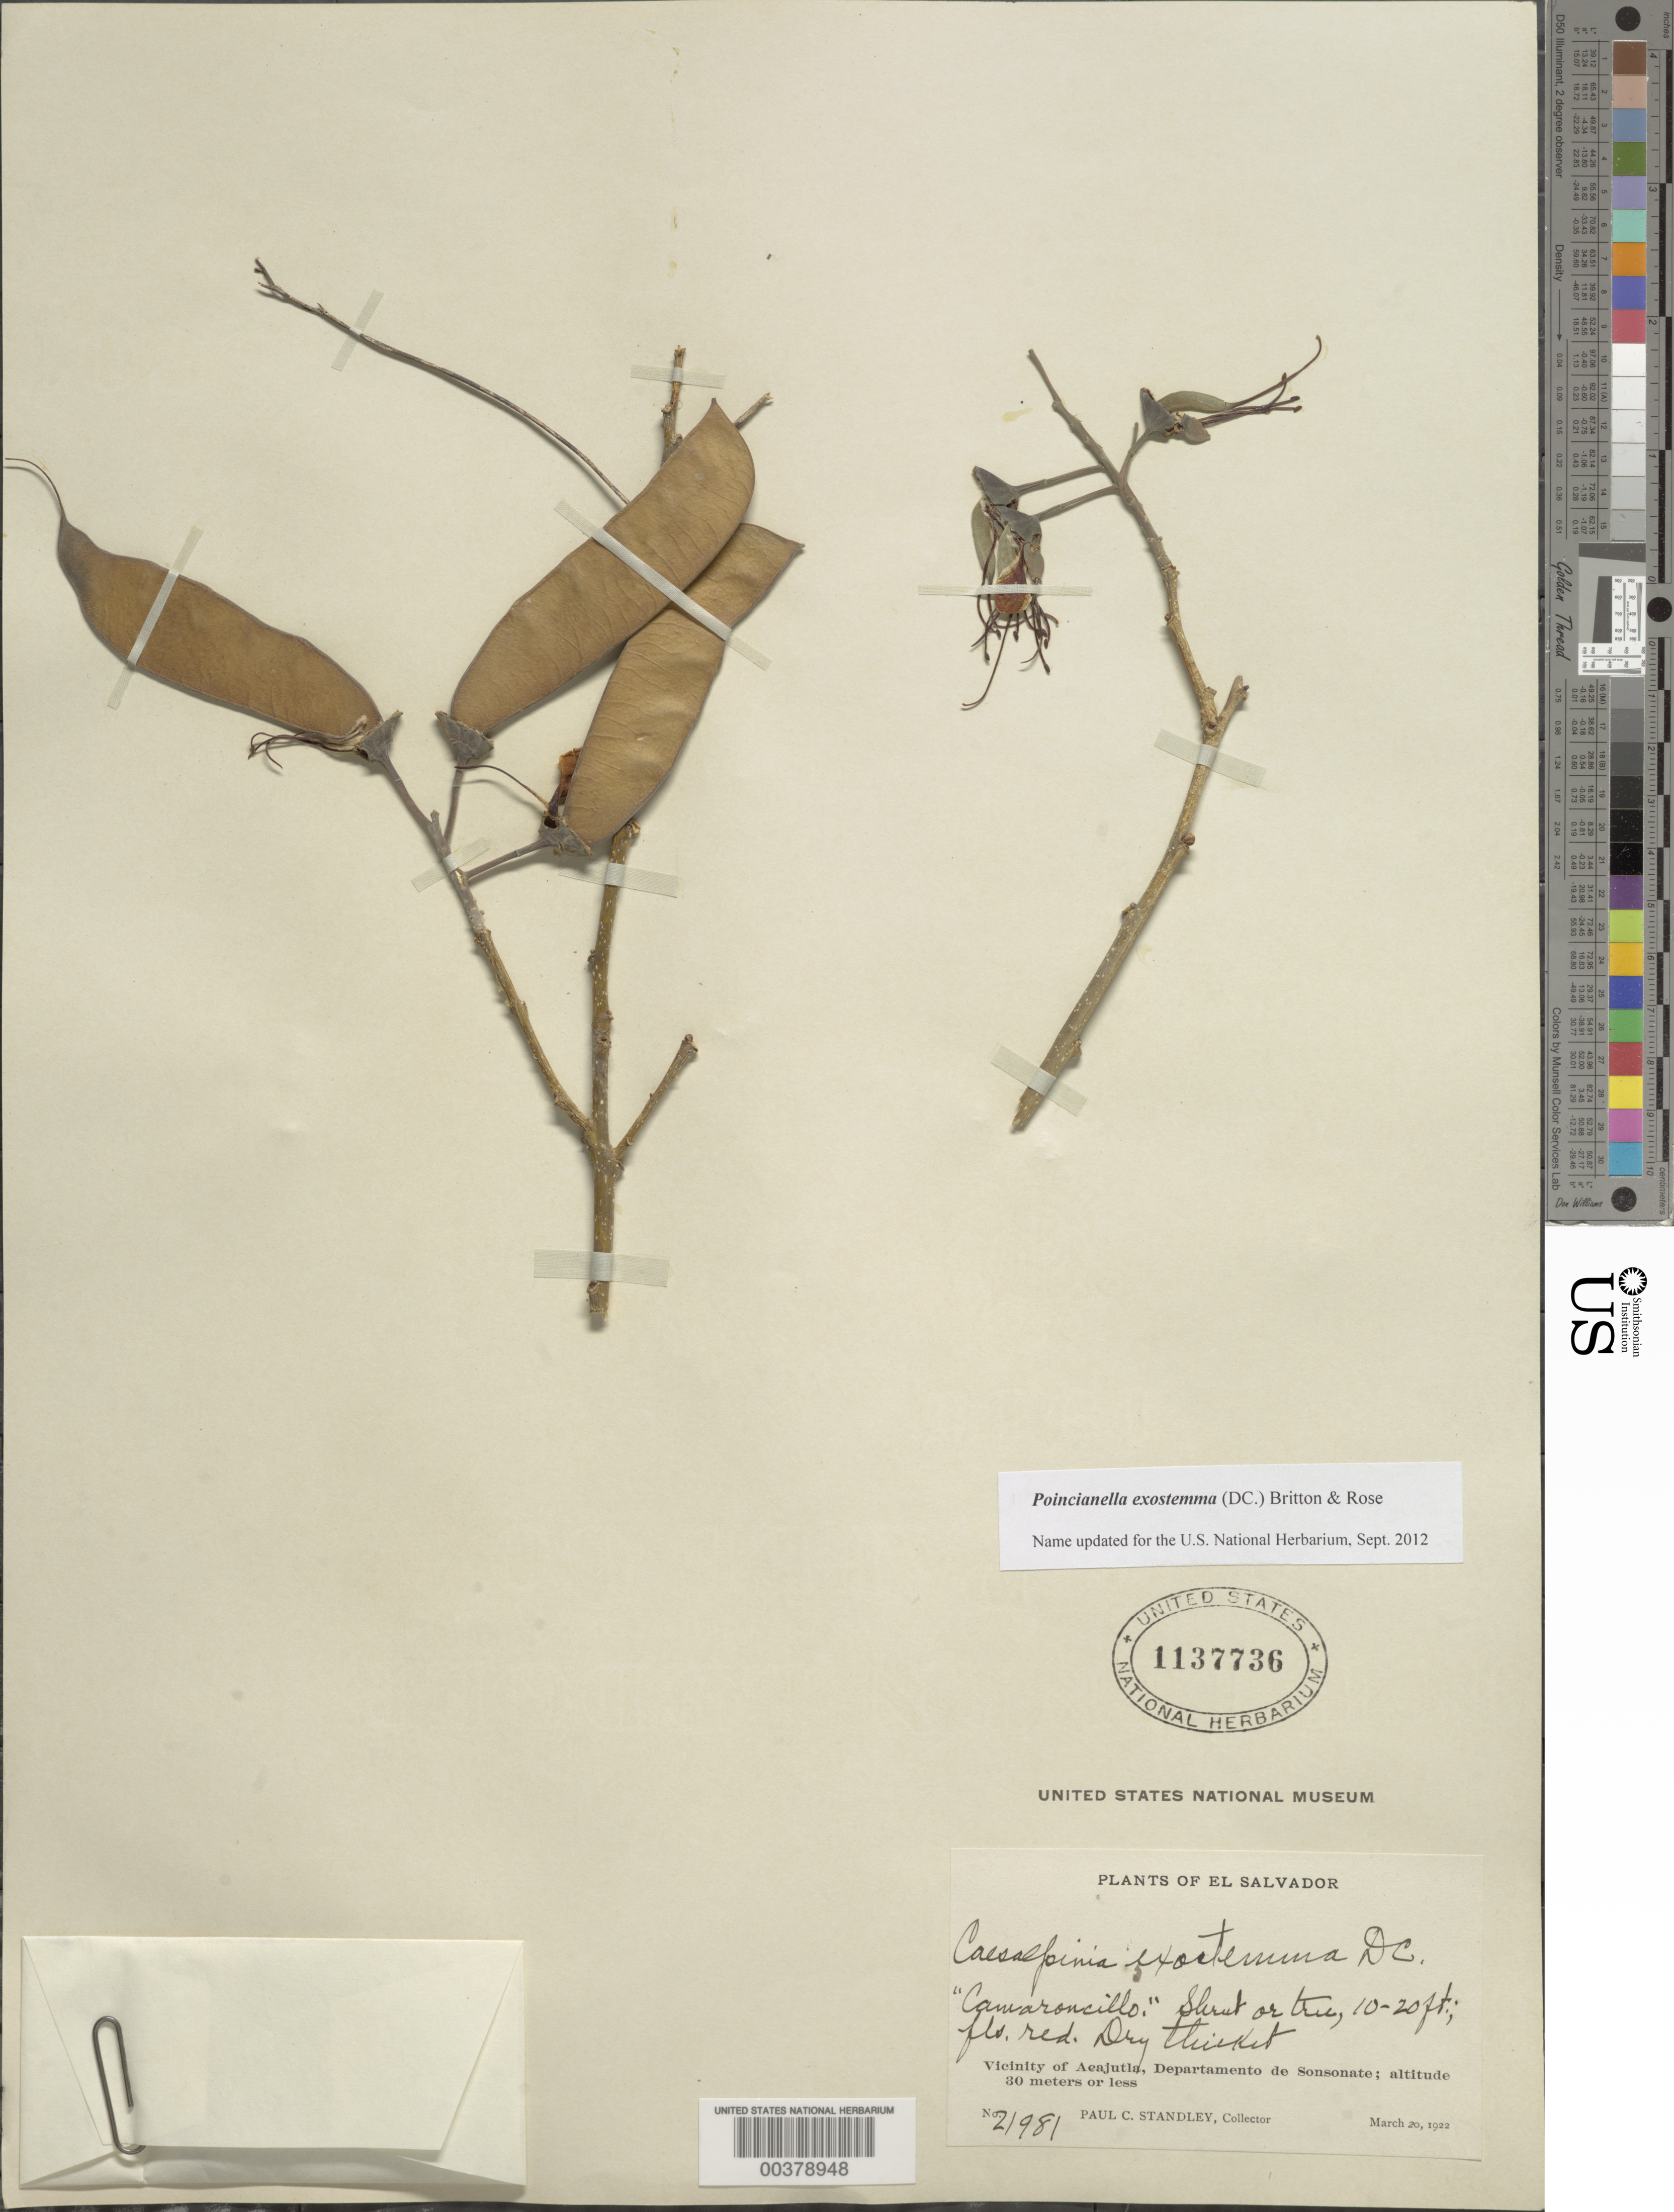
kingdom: Plantae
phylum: Tracheophyta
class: Magnoliopsida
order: Fabales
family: Fabaceae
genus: Erythrostemon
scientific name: Erythrostemon exostemma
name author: (Moc. & Sessé ex DC.) Gagnon & G.P. Lewis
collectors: P. C. Standley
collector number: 21981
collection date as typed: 20 Mar 1922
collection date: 1922-03-20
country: El Salvador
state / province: Sonsonate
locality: Vicinity of acajutla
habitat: Dry thicket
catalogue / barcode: US 1137736